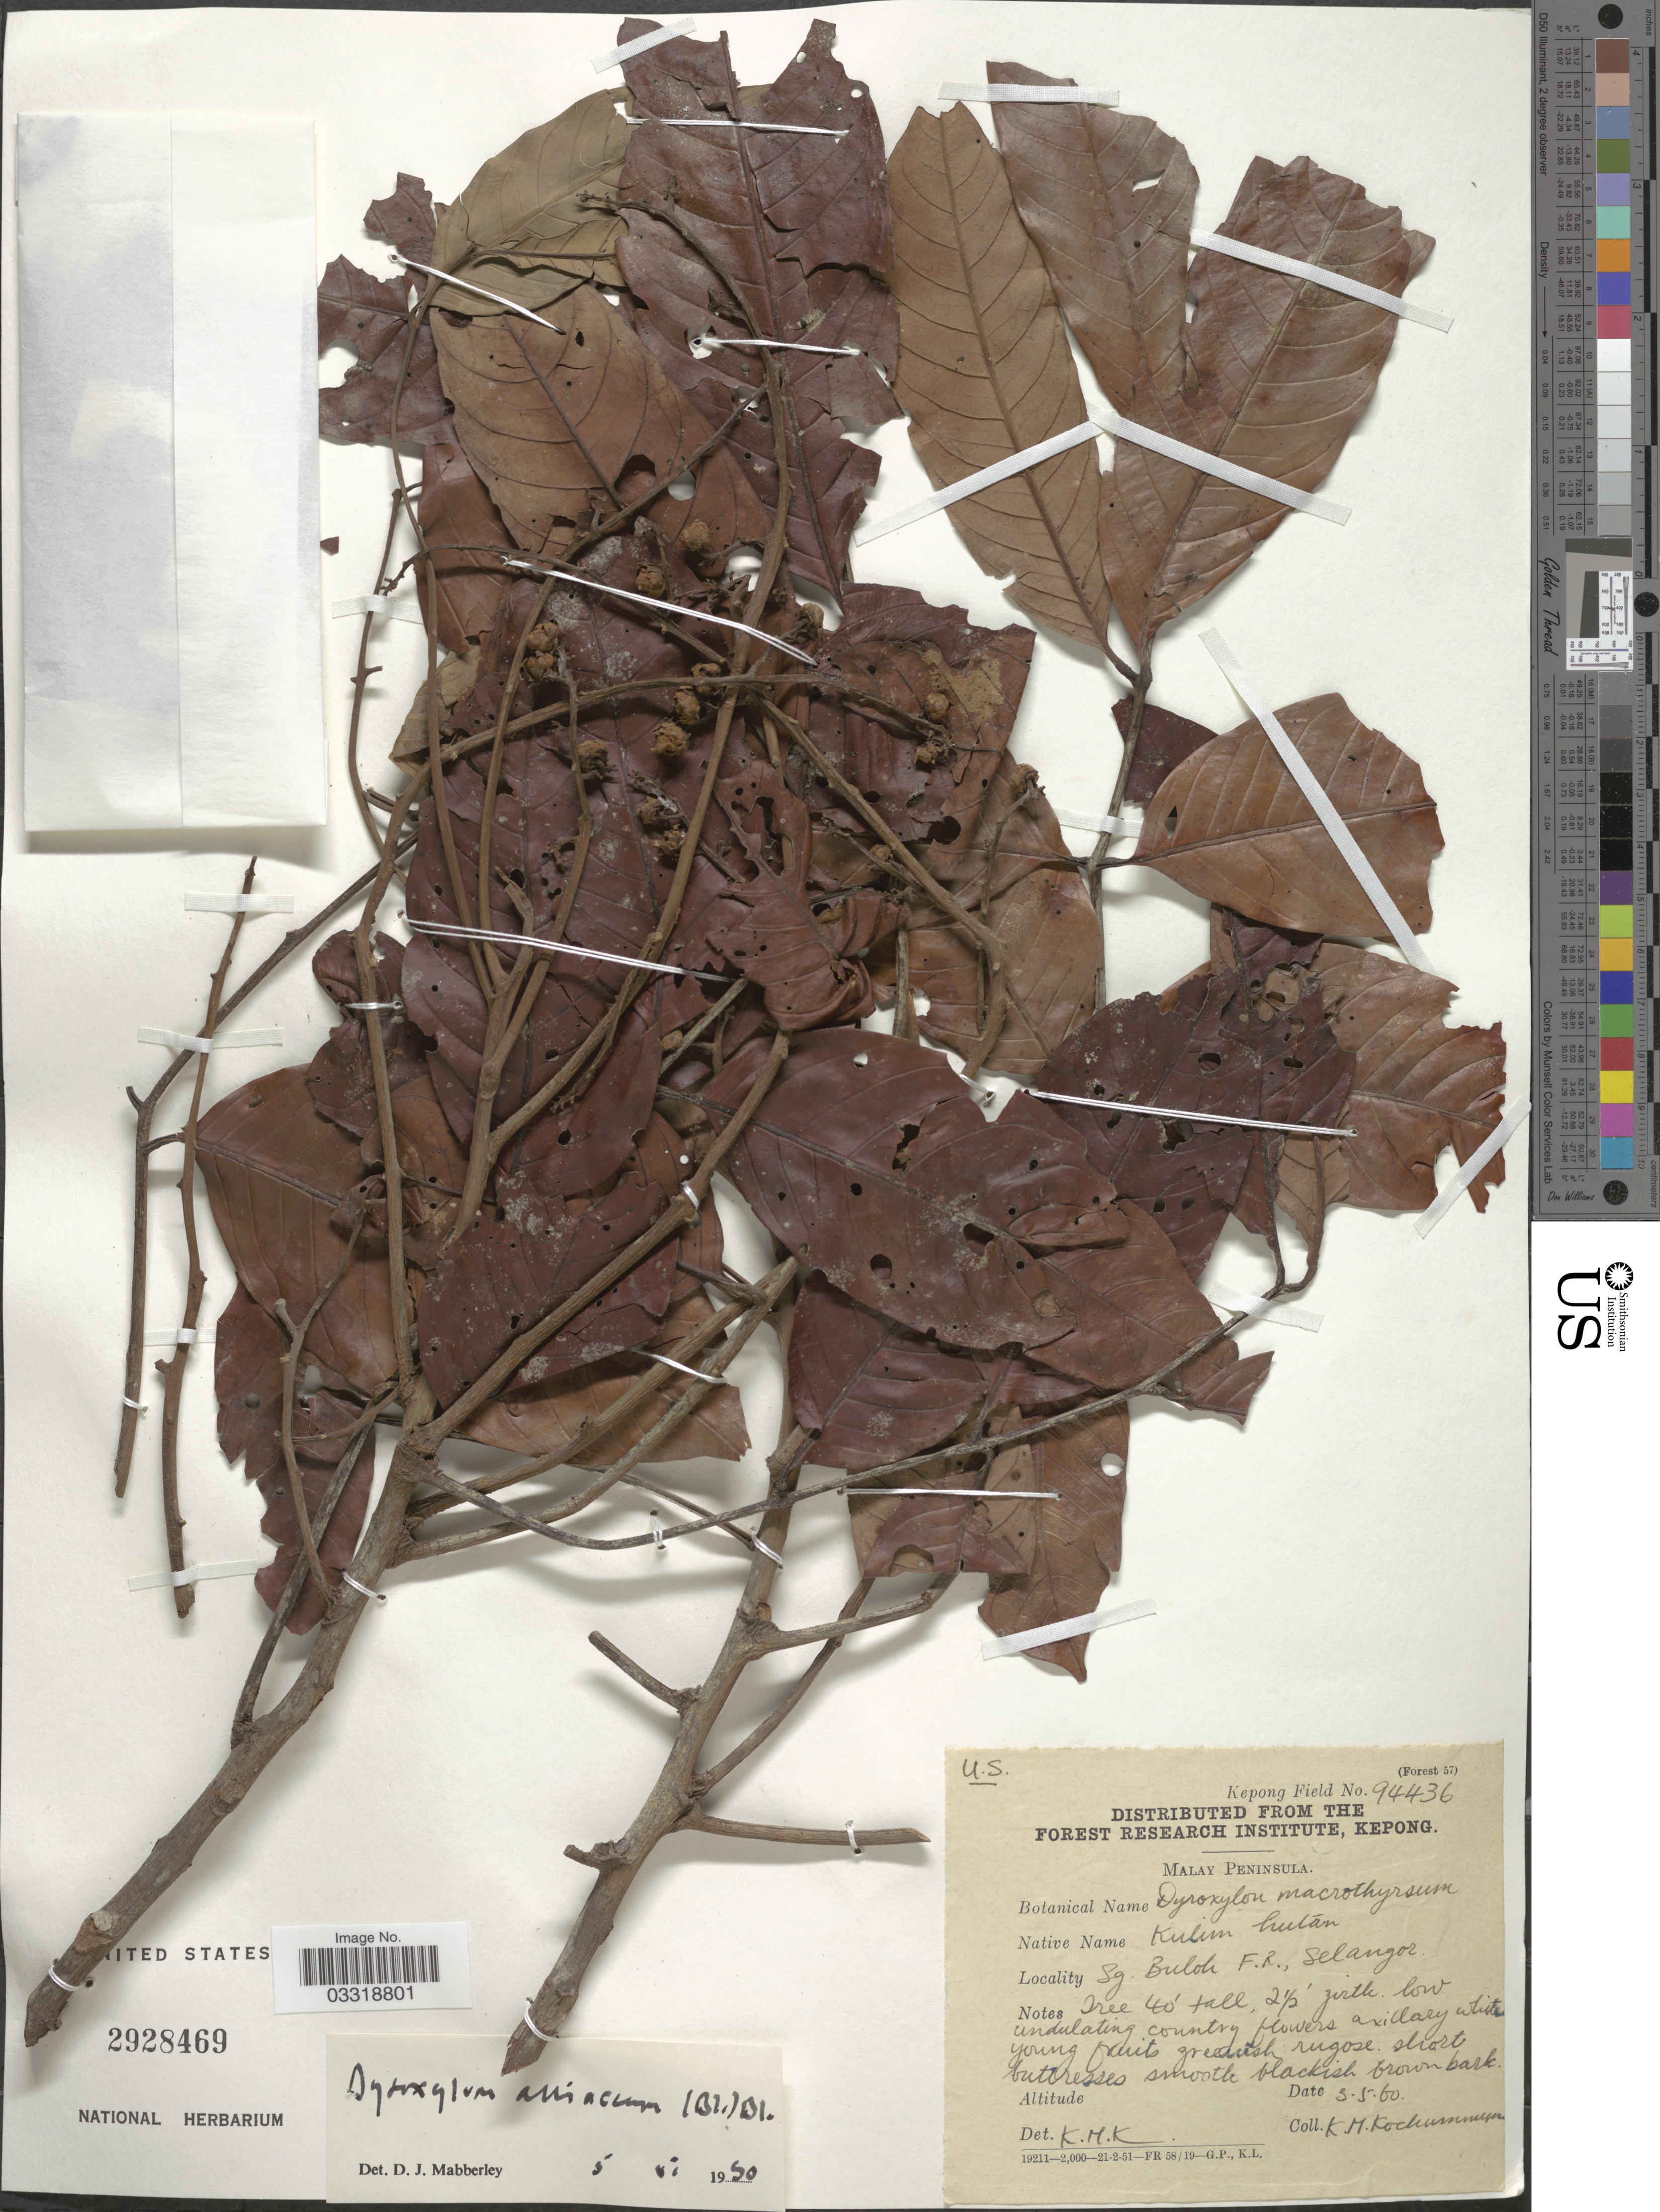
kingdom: Plantae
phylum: Tracheophyta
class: Magnoliopsida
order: Sapindales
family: Meliaceae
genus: Prasoxylon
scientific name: Prasoxylon alliaceum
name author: (Blume) M. Roem.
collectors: K. Kochummen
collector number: Kepong 94436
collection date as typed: Transcribed d/m/y: 3/5/60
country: Malaysia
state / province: Selangor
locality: Sg. Bulok F.R.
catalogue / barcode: US 2928469